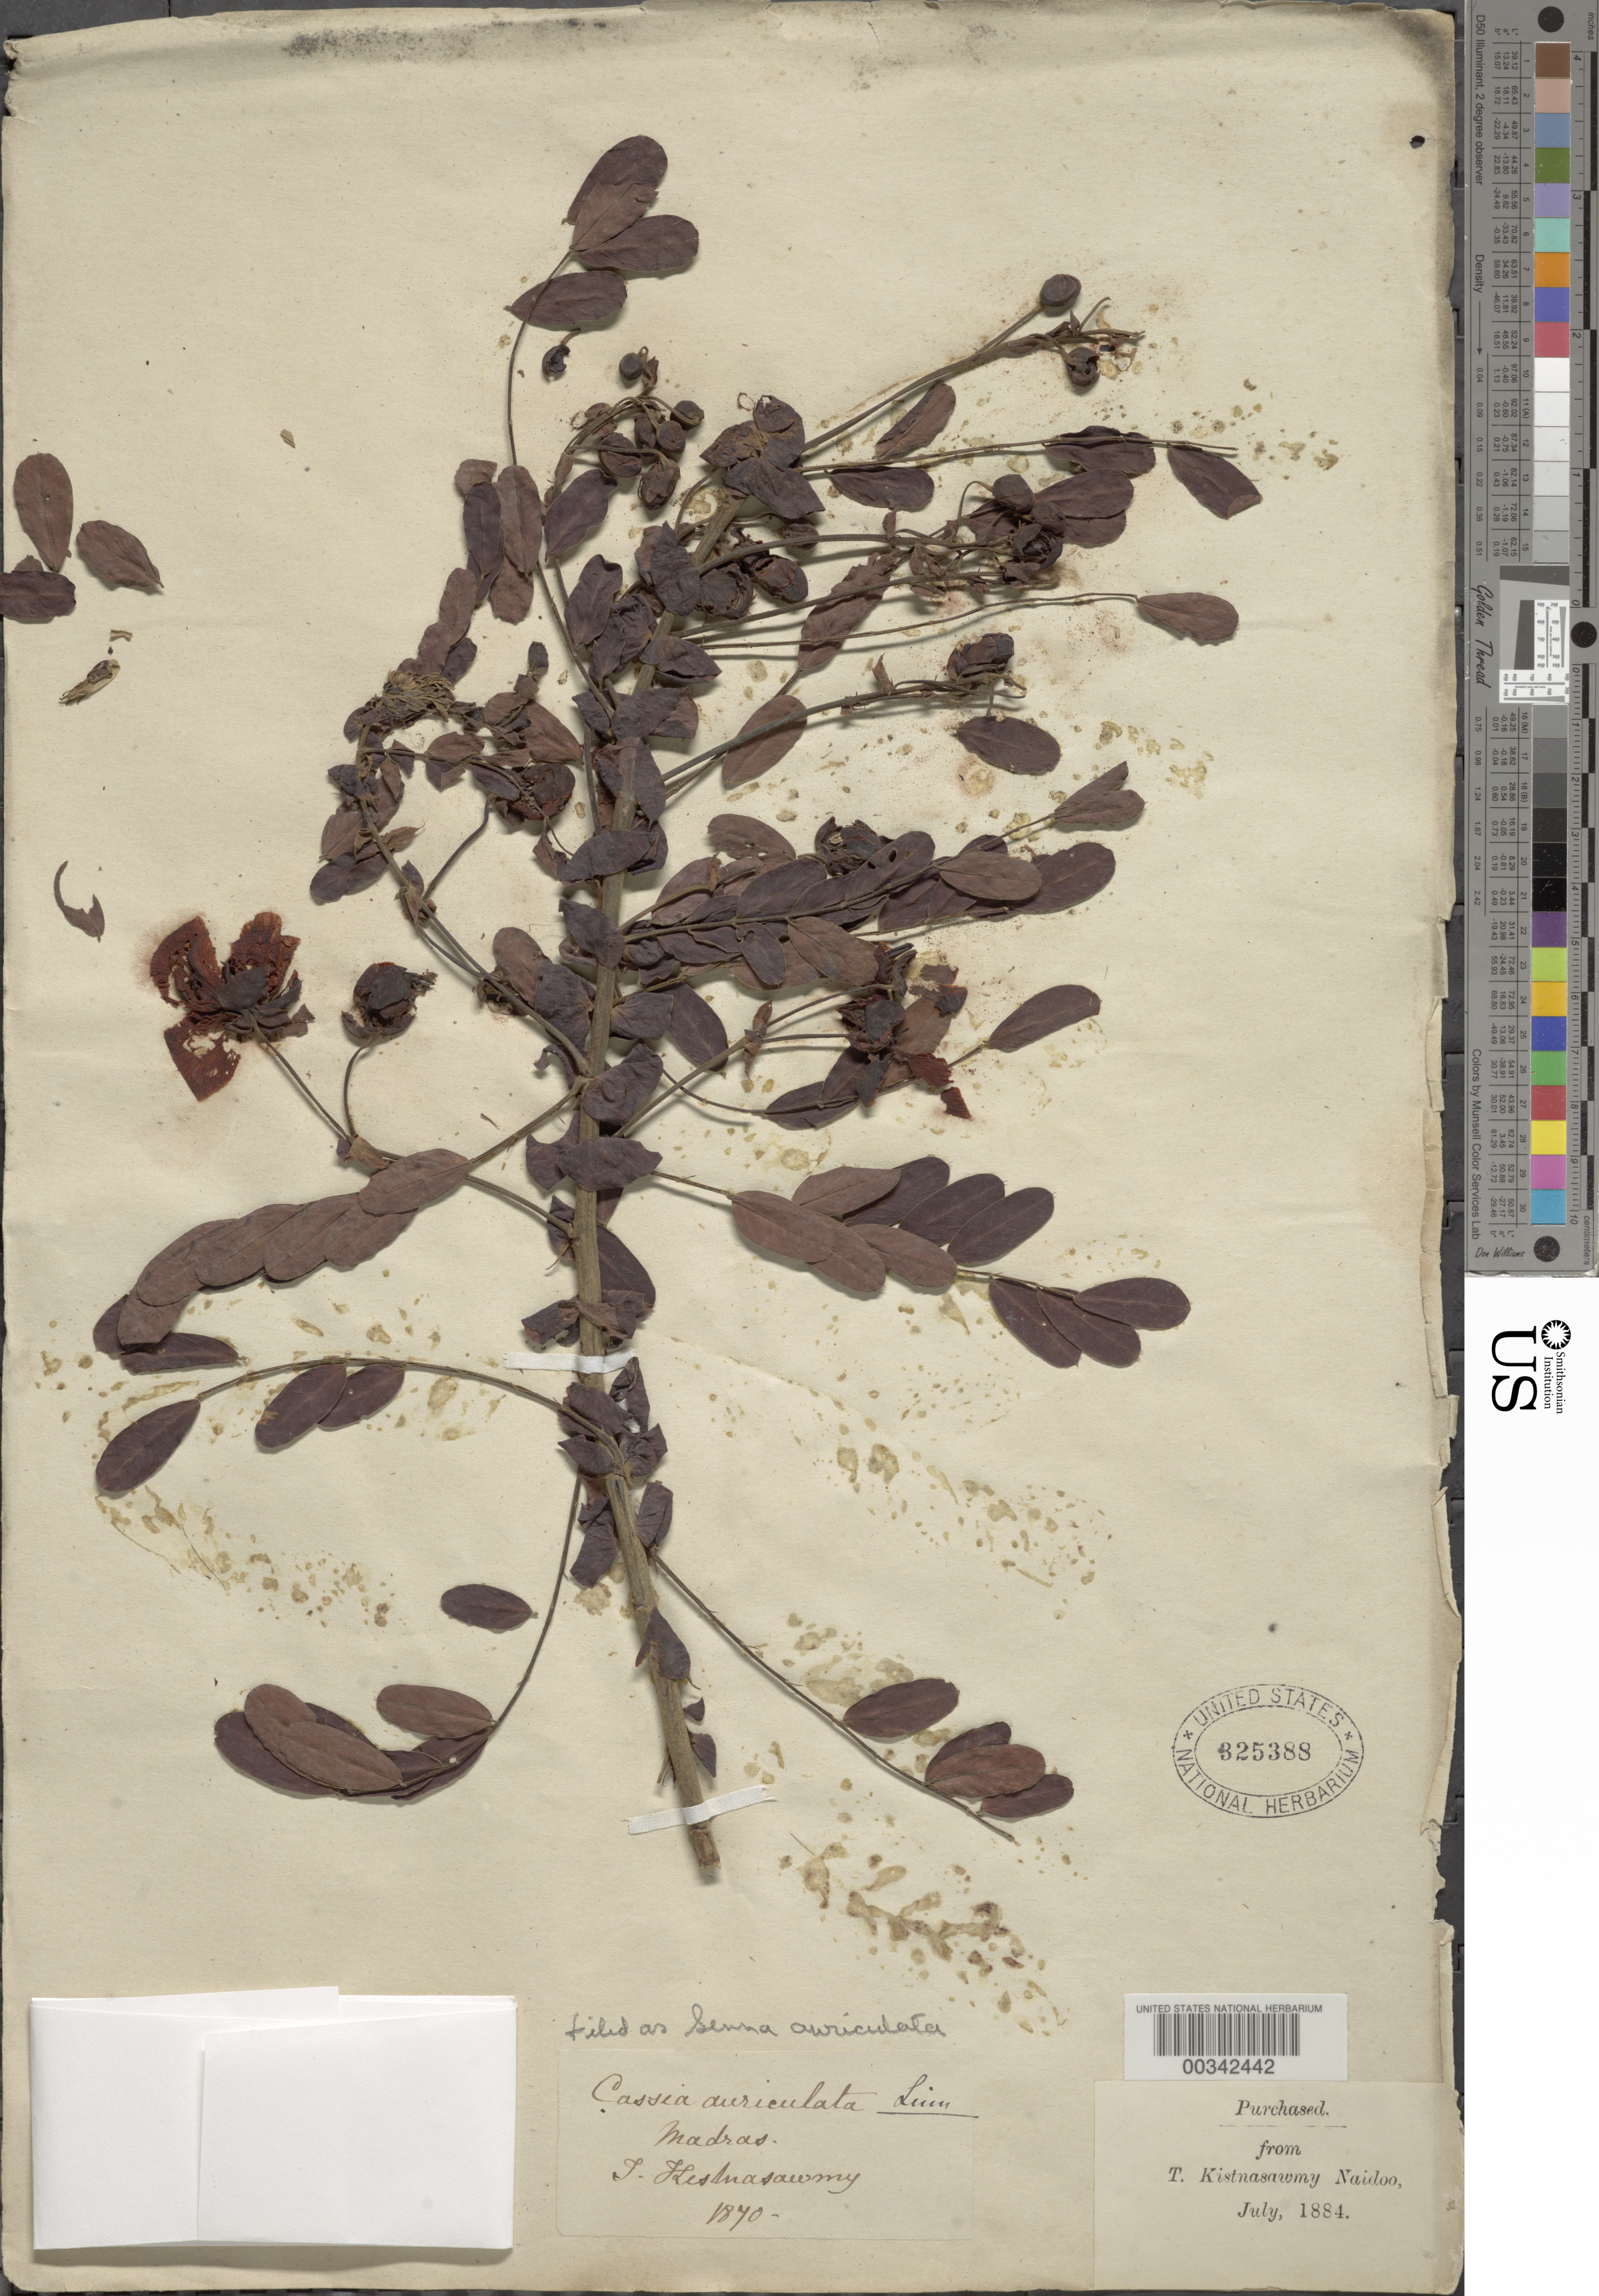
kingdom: Plantae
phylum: Tracheophyta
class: Magnoliopsida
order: Fabales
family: Fabaceae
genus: Senna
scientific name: Senna auriculata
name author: (L.) Roxb.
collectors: T. Kistnasawmy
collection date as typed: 1870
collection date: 1870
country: India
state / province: Tamil Nadu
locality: Madras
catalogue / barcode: US 325388